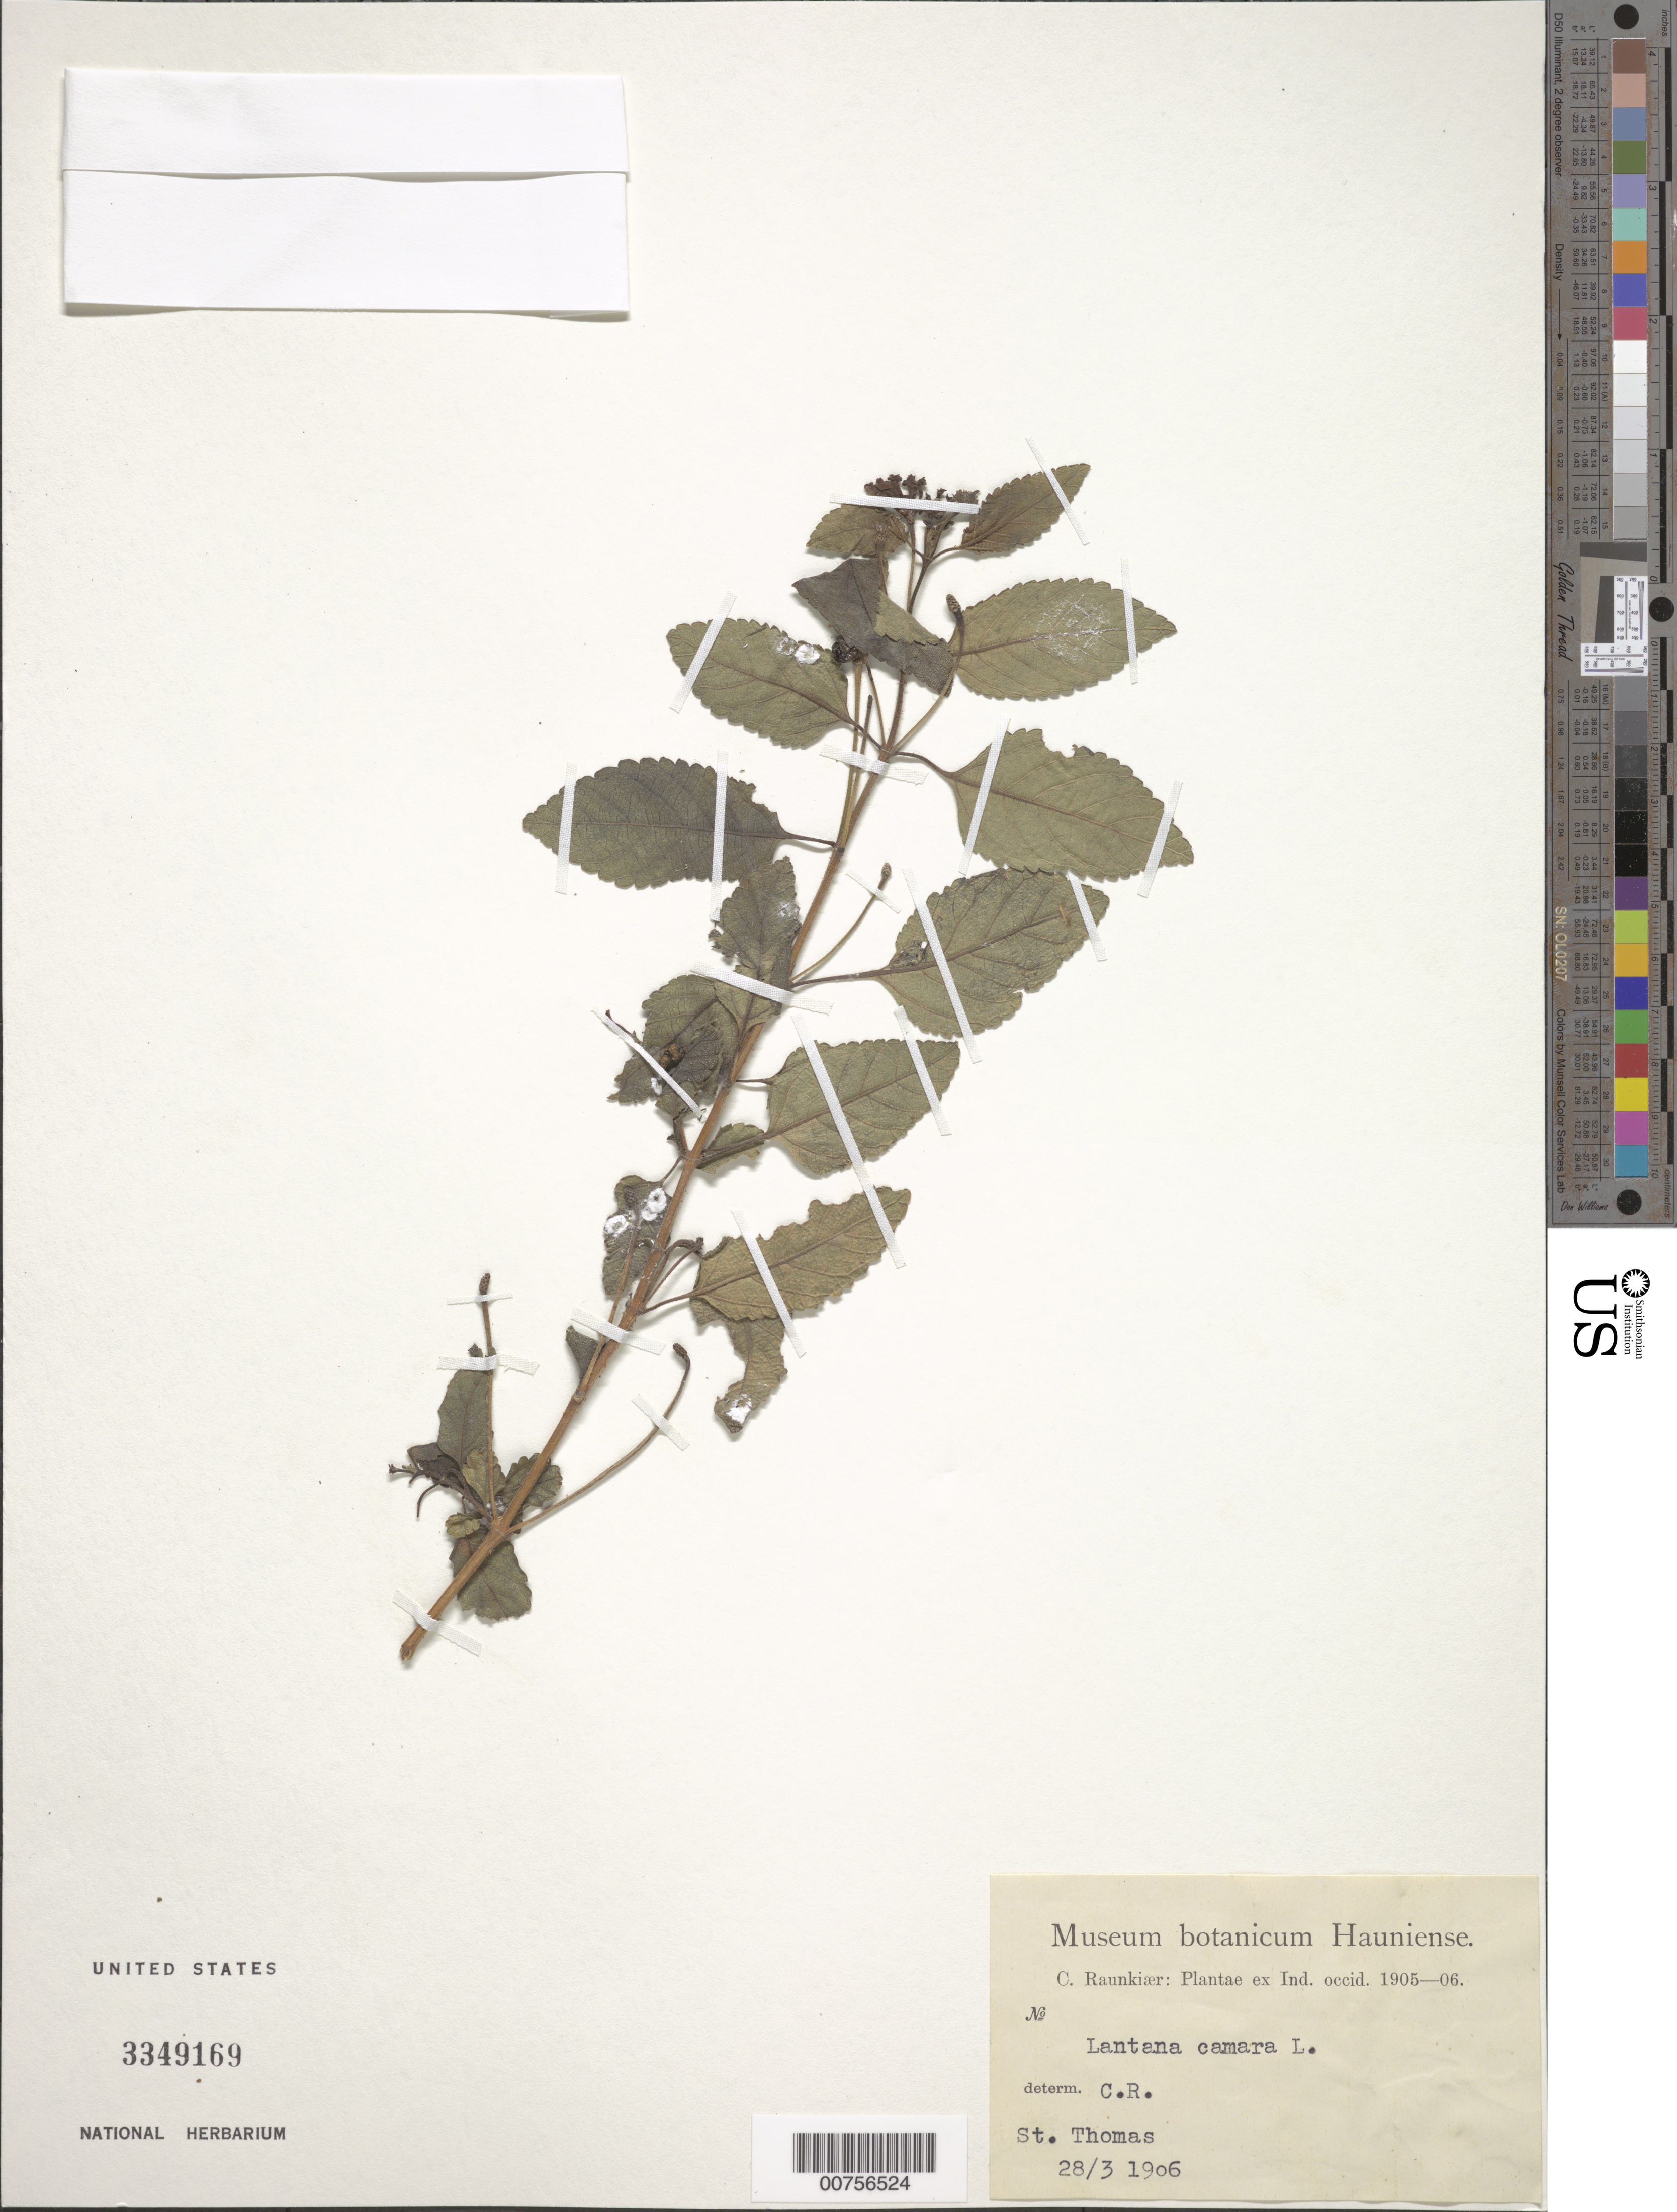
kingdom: Plantae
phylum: Tracheophyta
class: Magnoliopsida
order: Lamiales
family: Verbenaceae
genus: Lantana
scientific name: Lantana camara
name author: L.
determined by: Raunkiær, C.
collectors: C. Raunkiær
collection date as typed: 28 Mar 1906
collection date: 1906-03-28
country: U.S. Virgin Islands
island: St. Thomas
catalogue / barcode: US 3349169